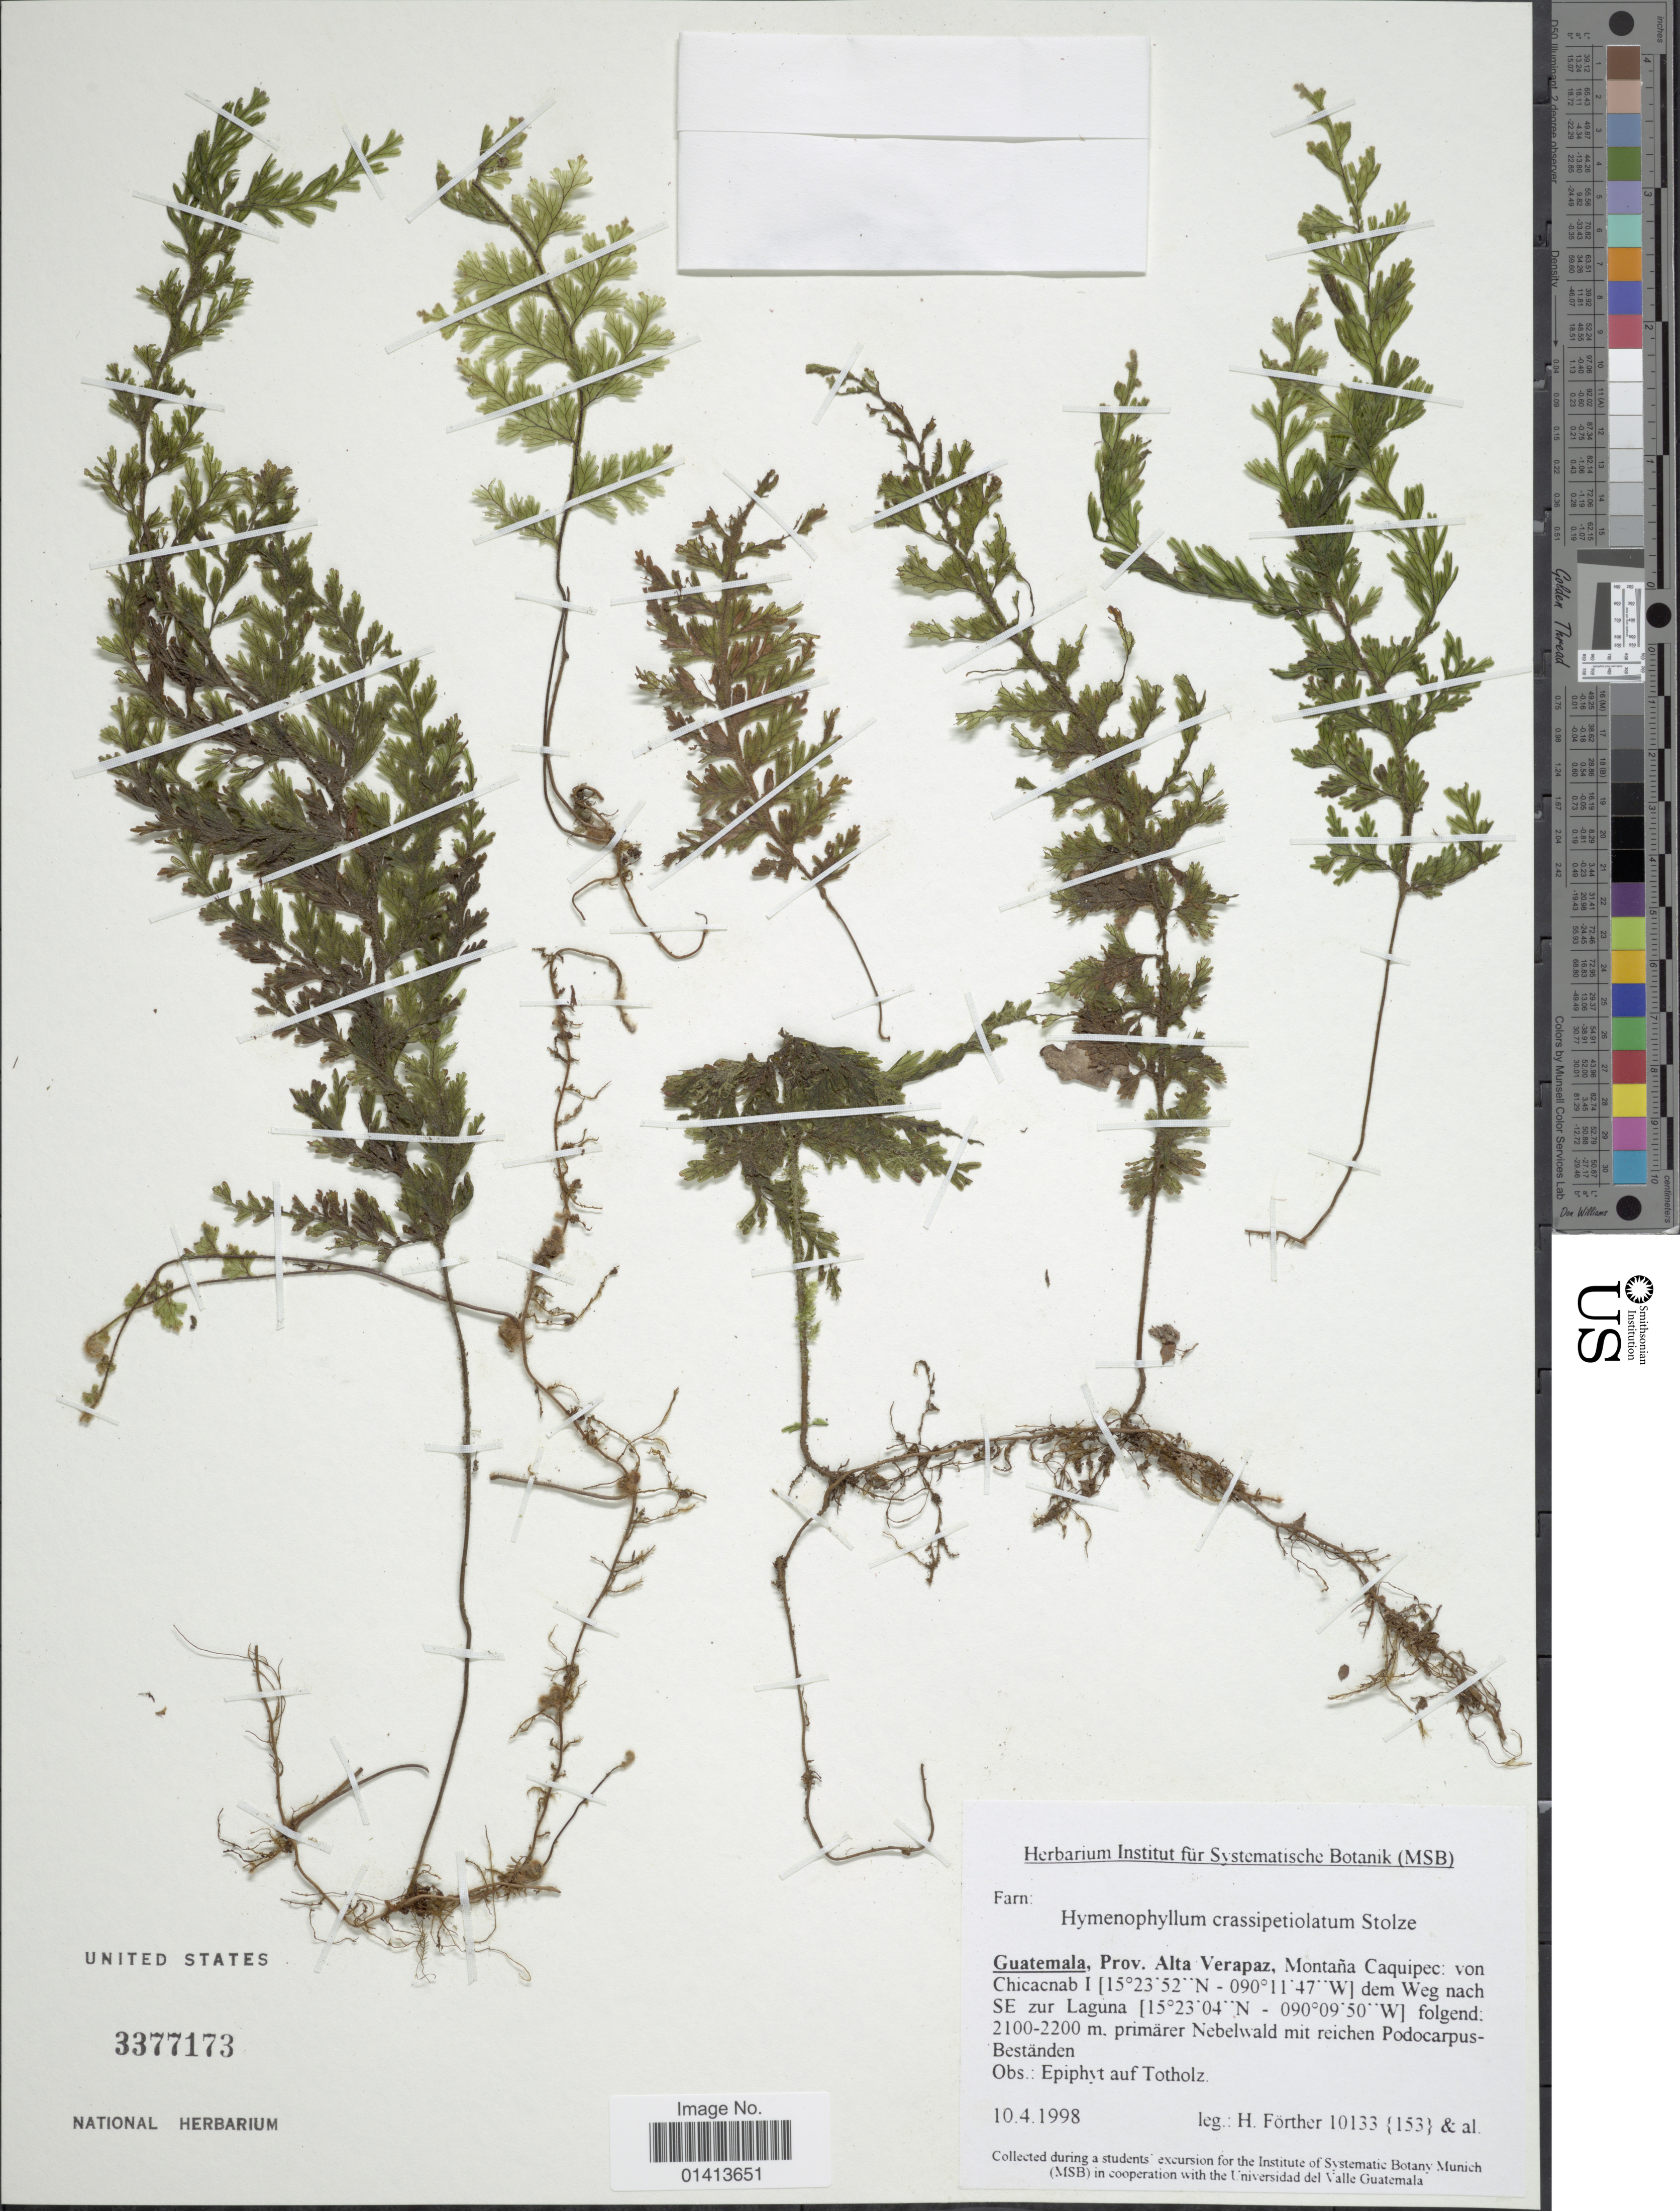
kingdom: Plantae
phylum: Tracheophyta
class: Polypodiopsida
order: Hymenophyllales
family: Hymenophyllaceae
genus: Hymenophyllum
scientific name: Hymenophyllum crassipetiolatum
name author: Stolze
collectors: H. Förther & et al.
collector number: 10133 {153}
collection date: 1998-04-10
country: Guatemala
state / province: Alta Verapaz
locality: Montaña Caquipec: von Chicacnab I dem Weg nach SE zur laguna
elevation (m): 2100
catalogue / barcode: US 3377173